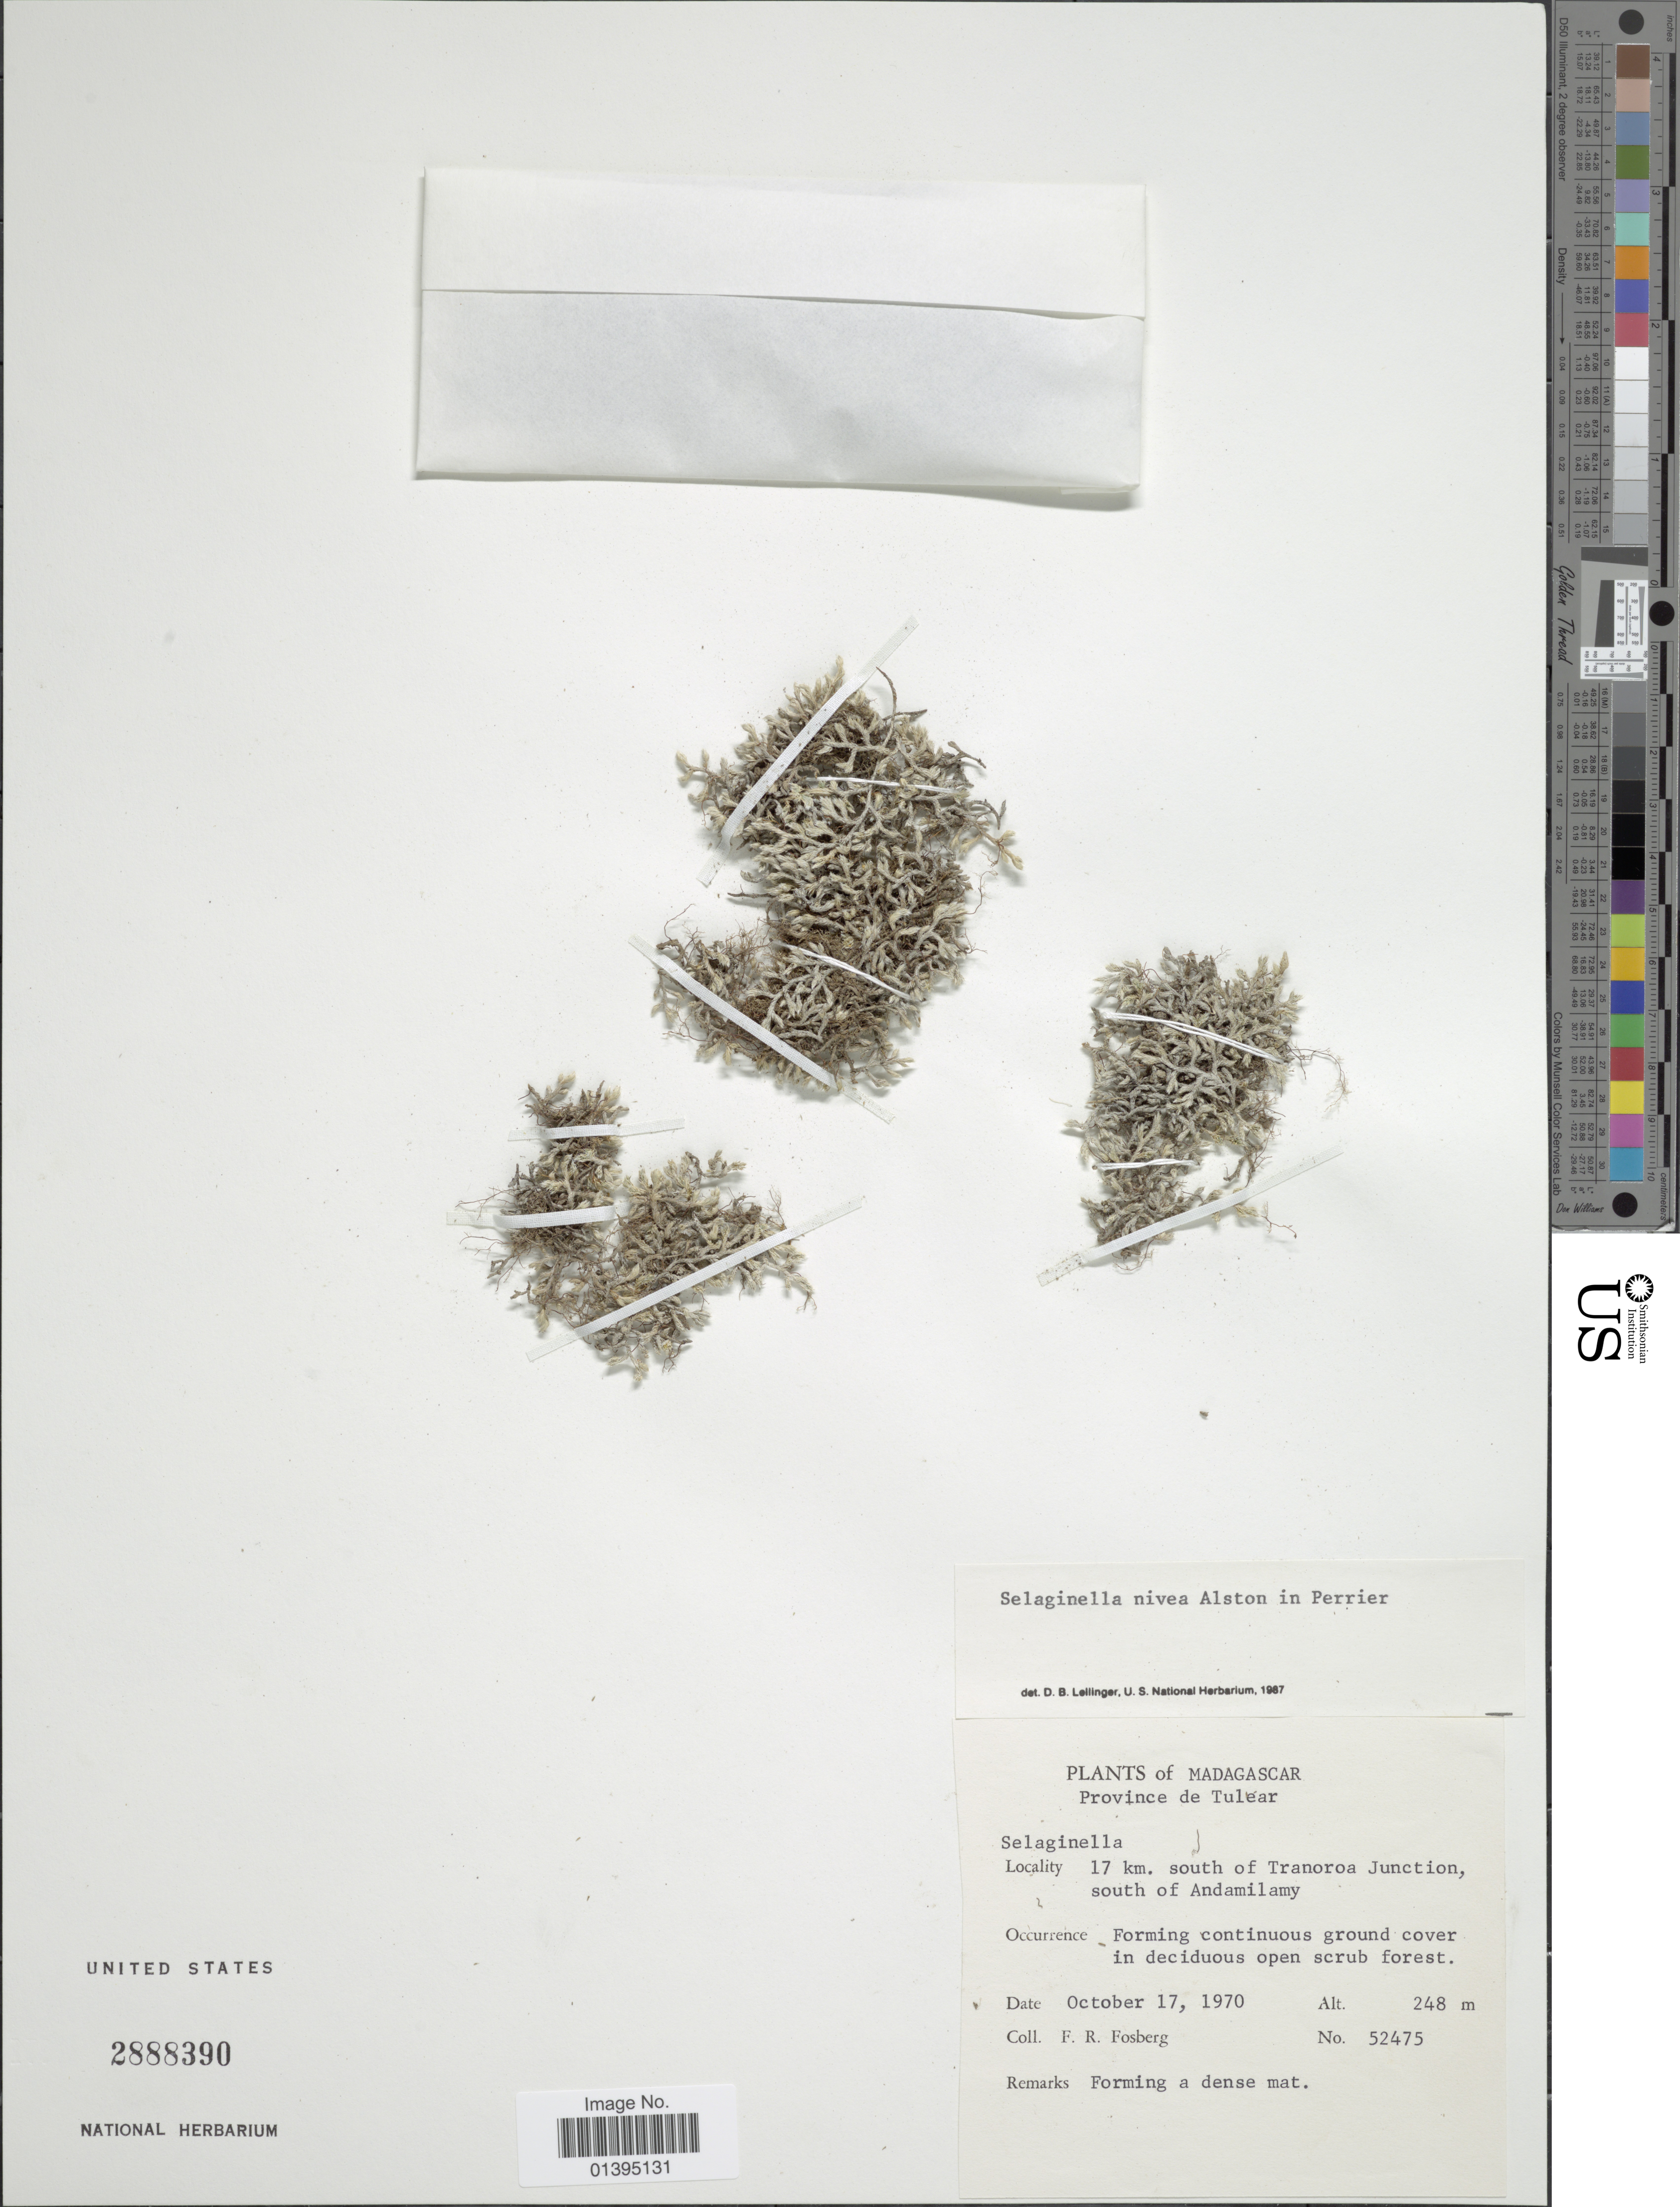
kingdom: Plantae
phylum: Tracheophyta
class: Lycopodiopsida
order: Selaginellales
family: Selaginellaceae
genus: Selaginella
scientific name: Selaginella nivea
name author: Alston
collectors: F. R. Fosberg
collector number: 52475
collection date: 1970-10-17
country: Madagascar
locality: Province of Tulear, 17 km south of Tranoroa Junction, south of Andamilamy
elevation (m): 248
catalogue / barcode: US 2888390